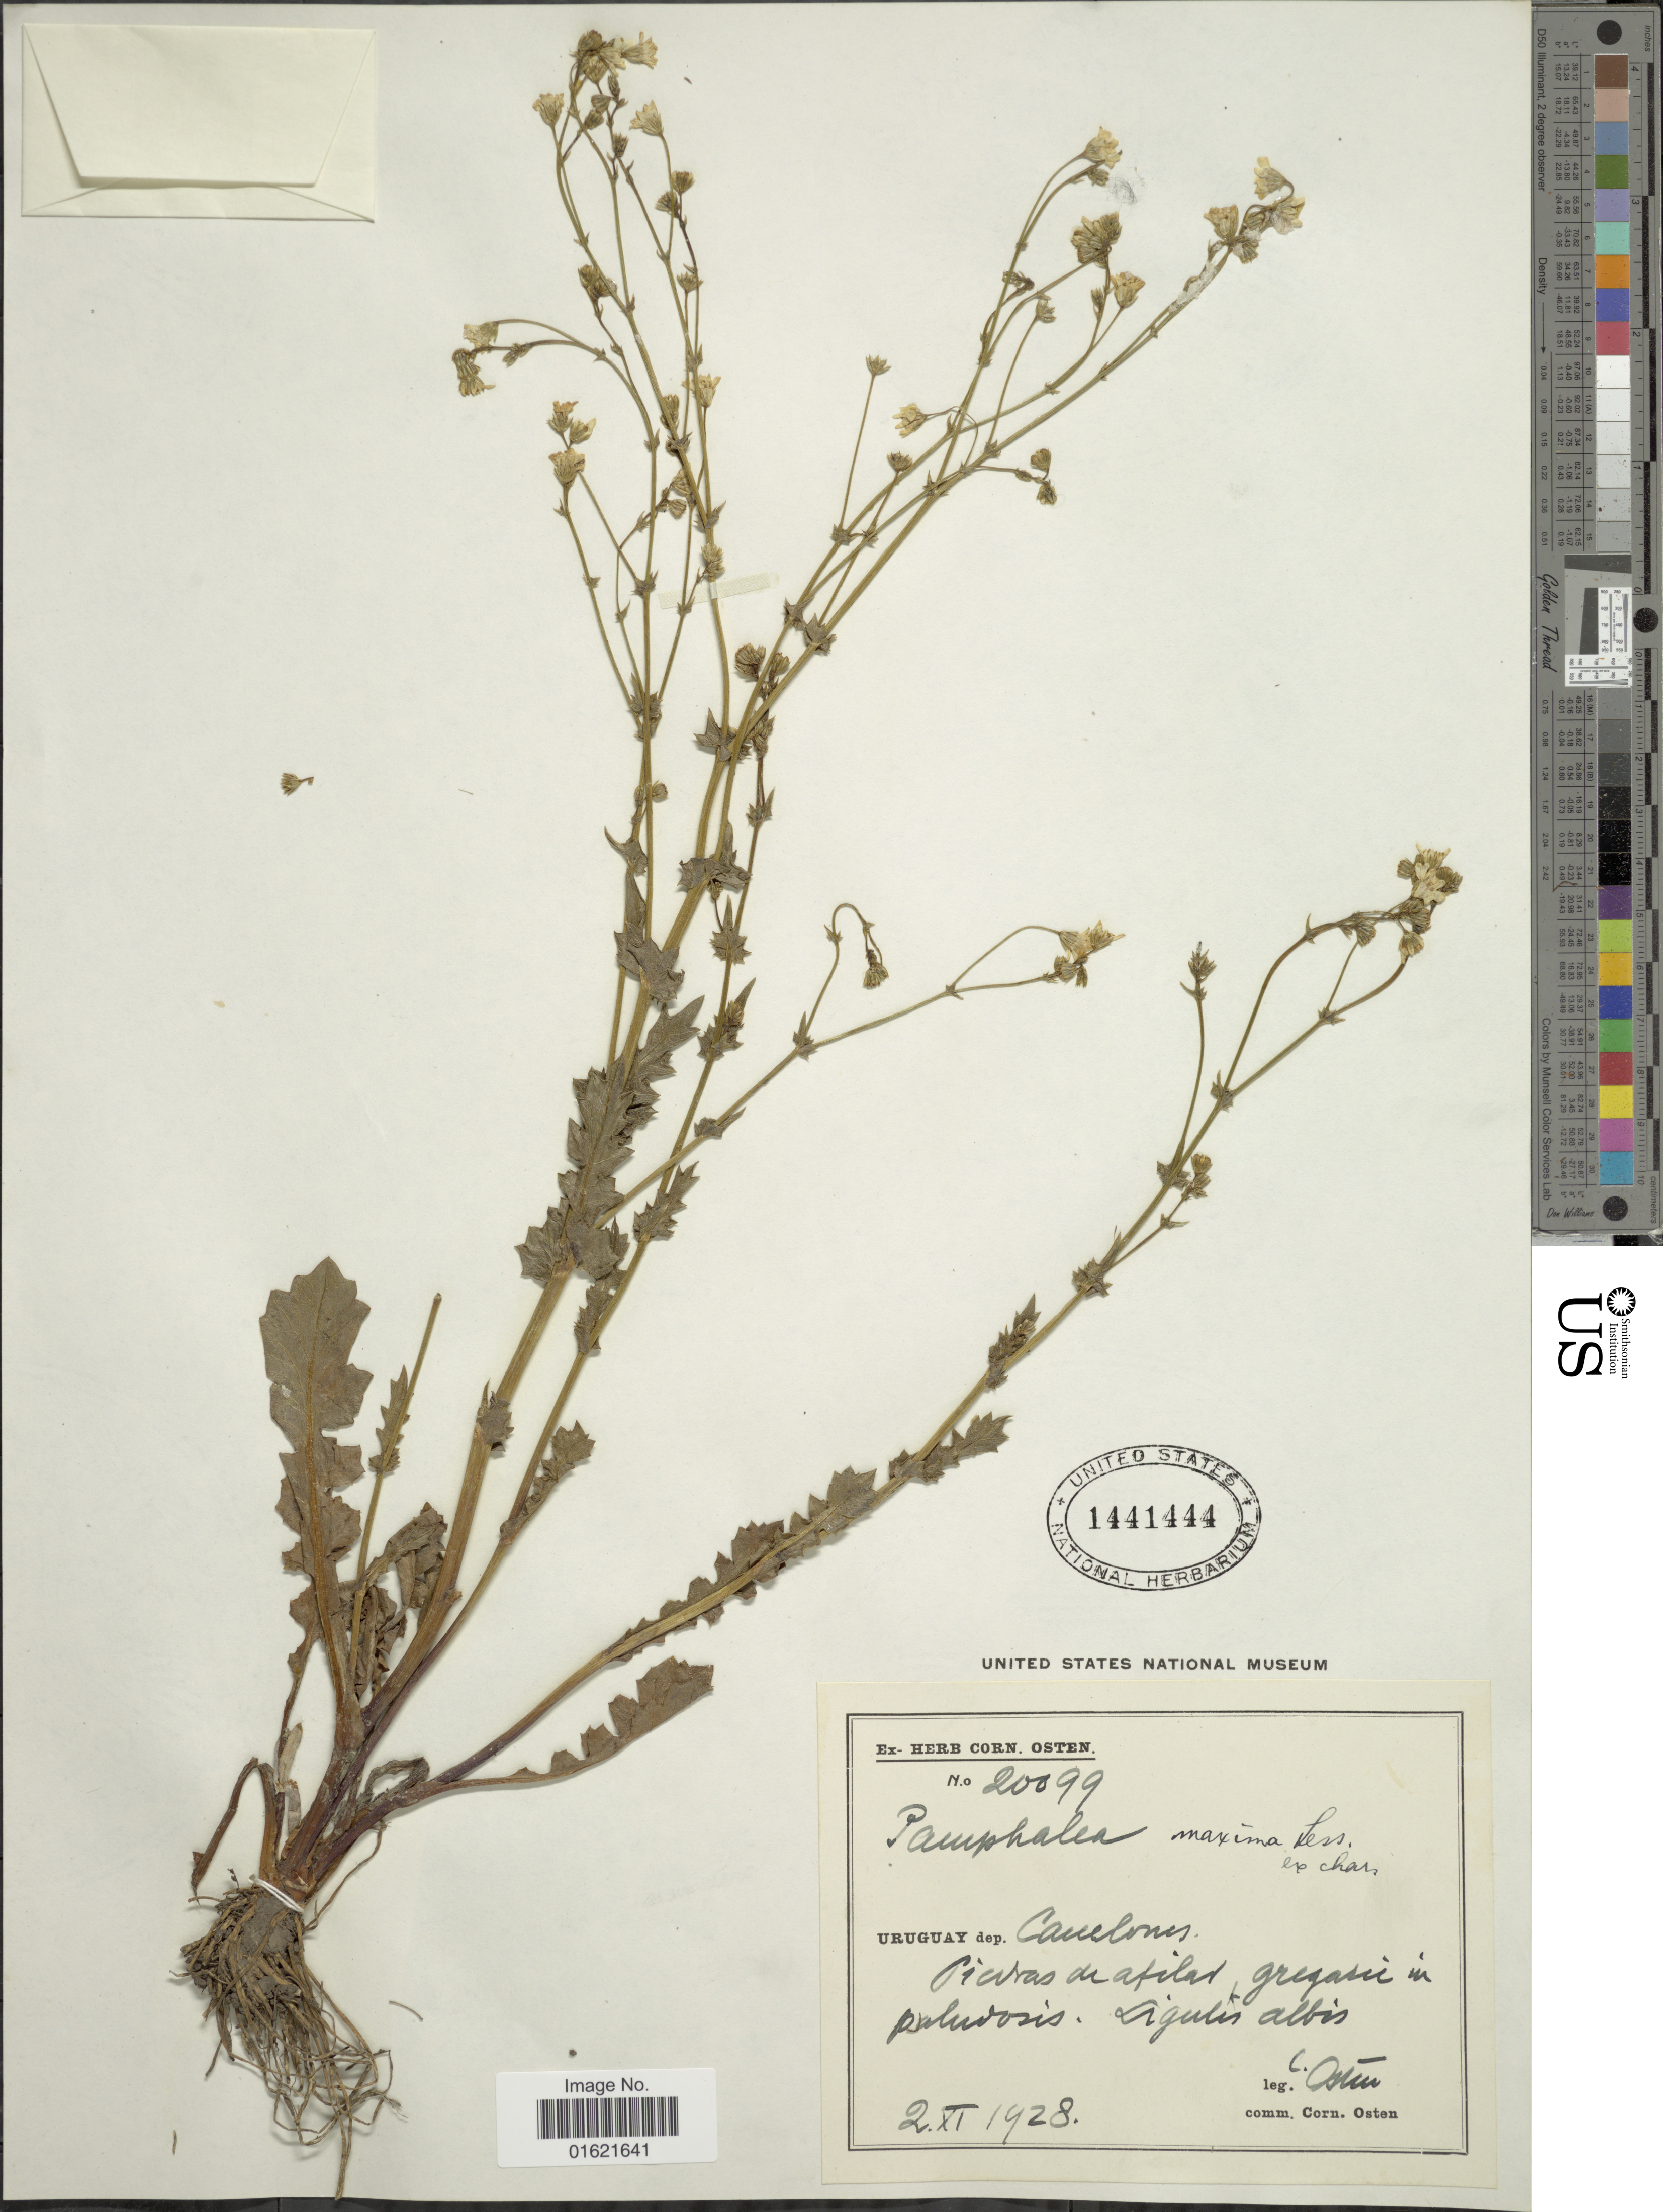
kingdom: Plantae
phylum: Tracheophyta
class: Magnoliopsida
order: Asterales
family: Asteraceae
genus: Panphalea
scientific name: Panphalea maxima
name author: Less.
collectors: C. Osten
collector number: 20099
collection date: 1928-11-02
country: Uruguay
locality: Canelones, Piedras de Afilar.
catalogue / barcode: US 1441444